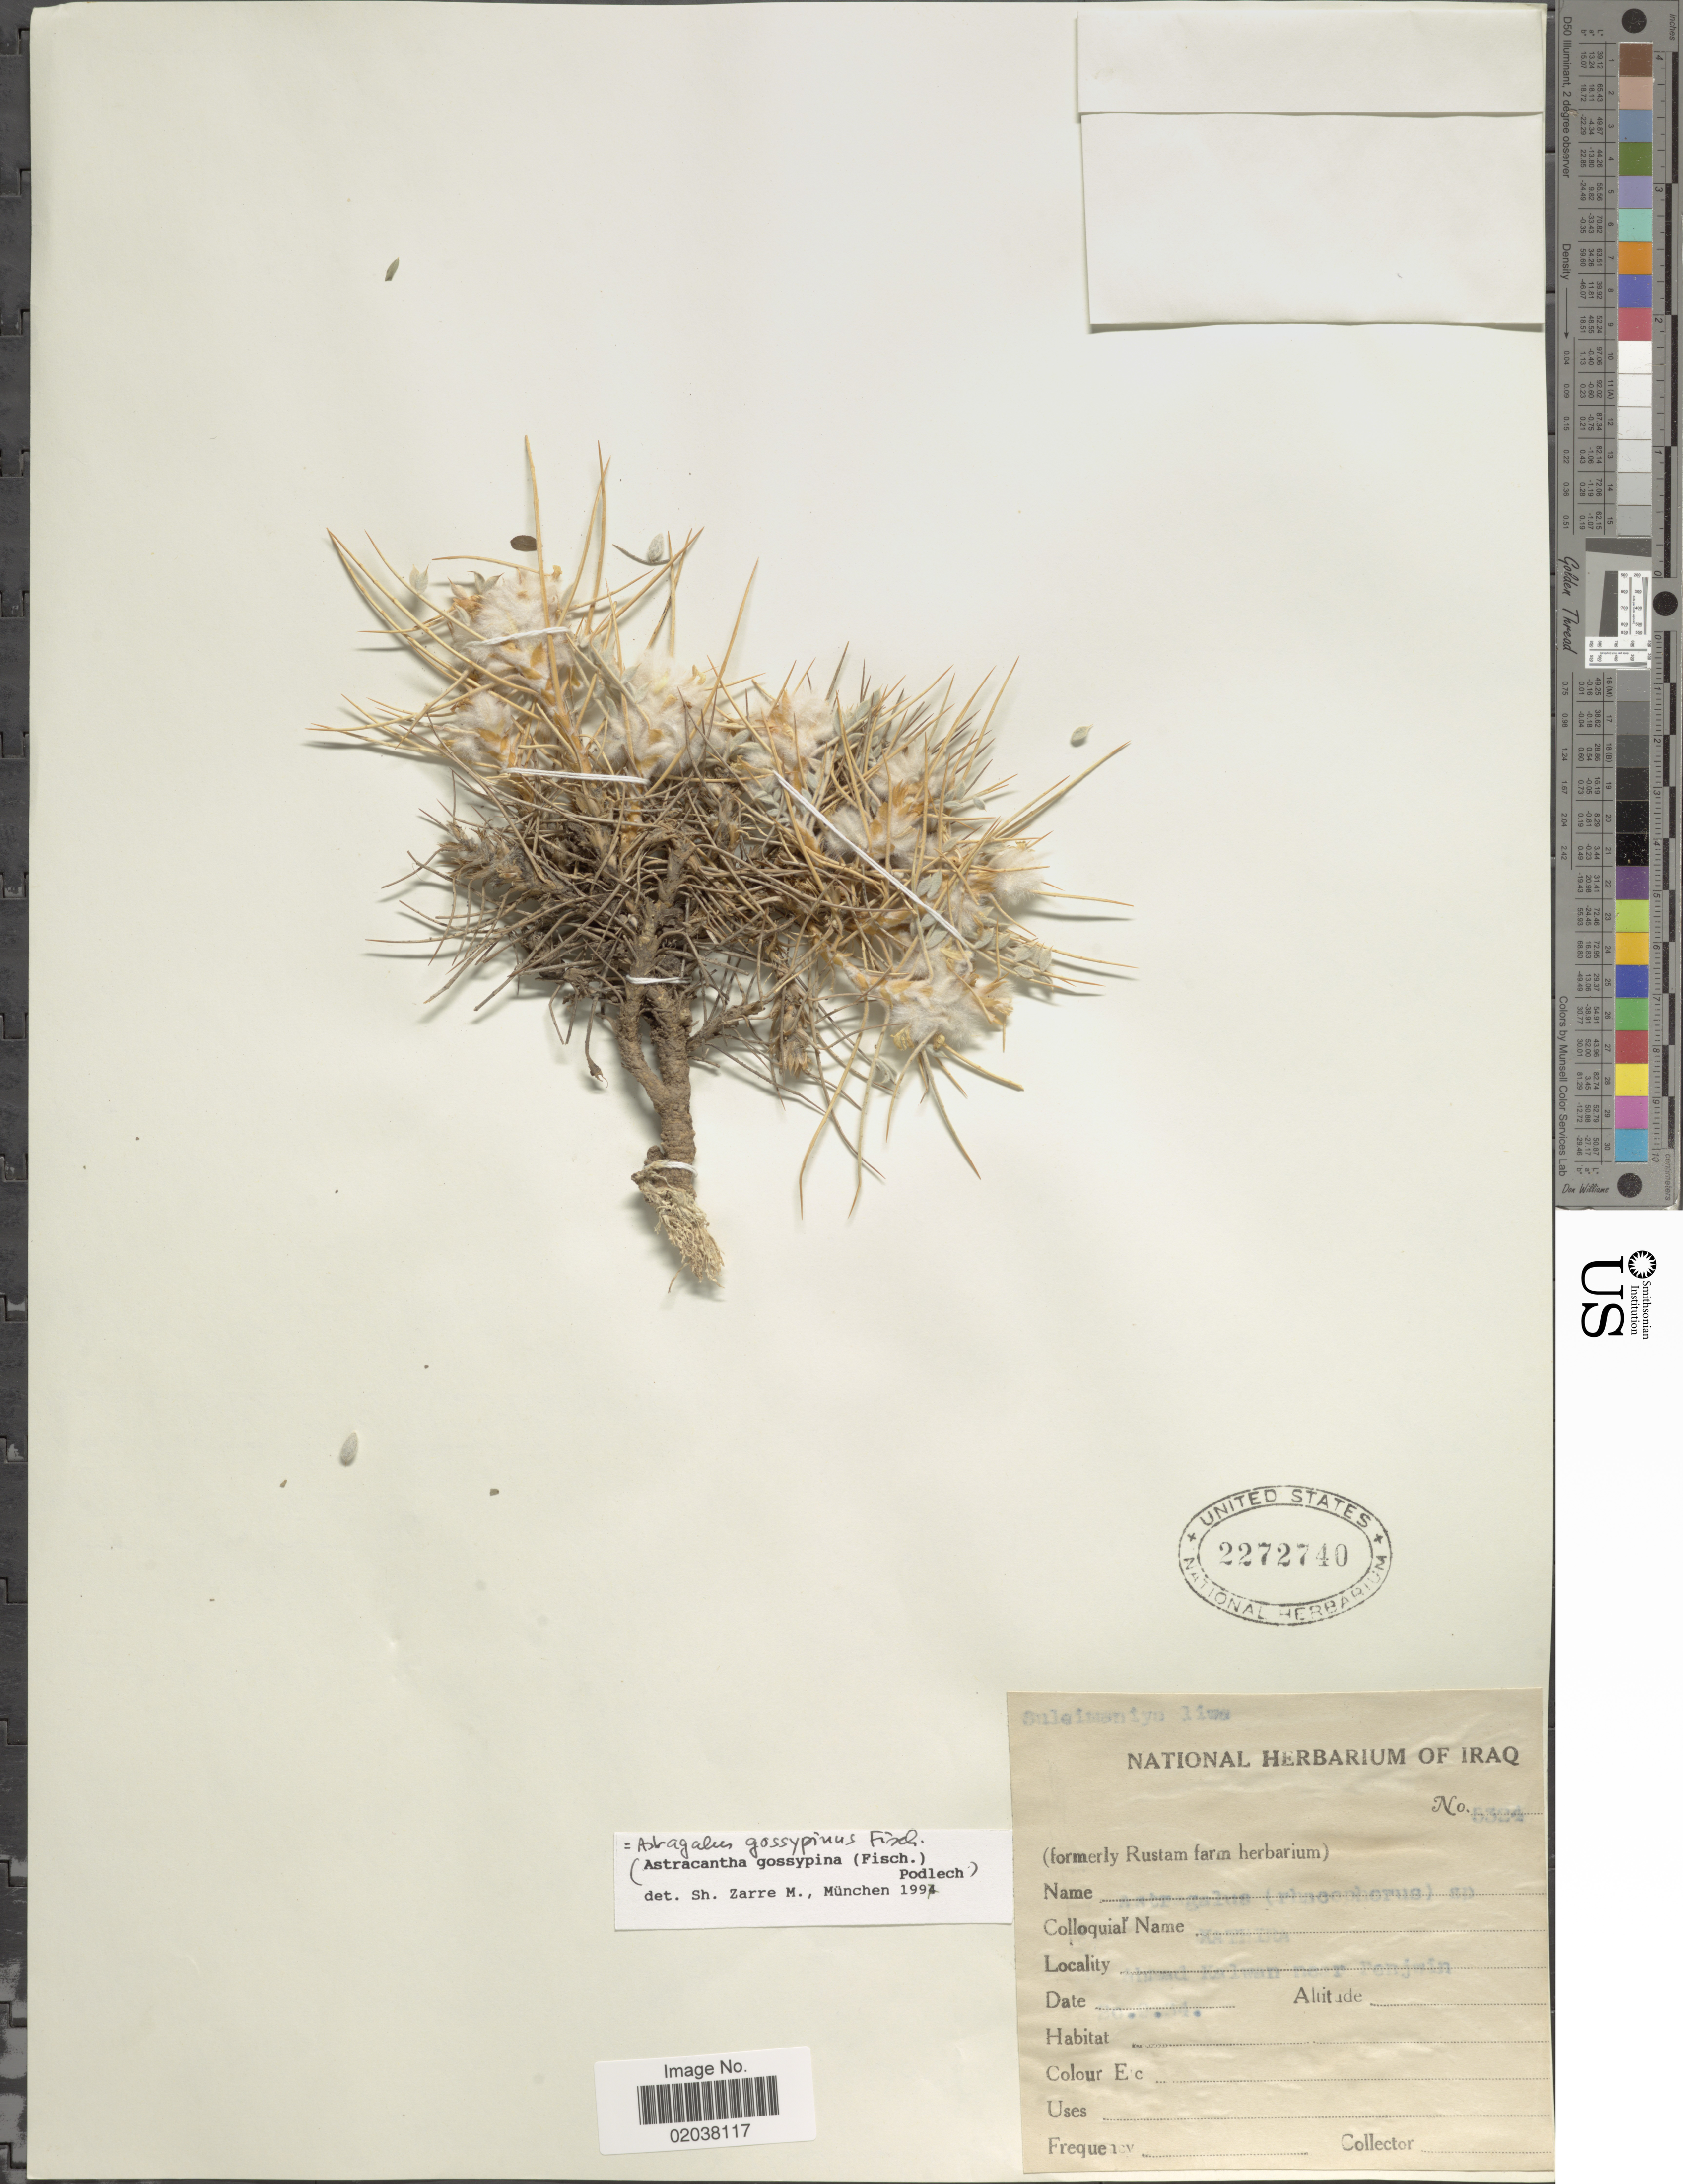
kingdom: Plantae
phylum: Tracheophyta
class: Magnoliopsida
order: Fabales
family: Fabaceae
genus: Astragalus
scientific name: Astragalus gossypinus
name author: Fisch.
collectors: National Herbarium of Iraq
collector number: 5324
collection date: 1934-09-20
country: Iraq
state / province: As Sulaymānīyah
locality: Suleimaniya liwa, Ahmed Kalwan.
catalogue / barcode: US 2272740